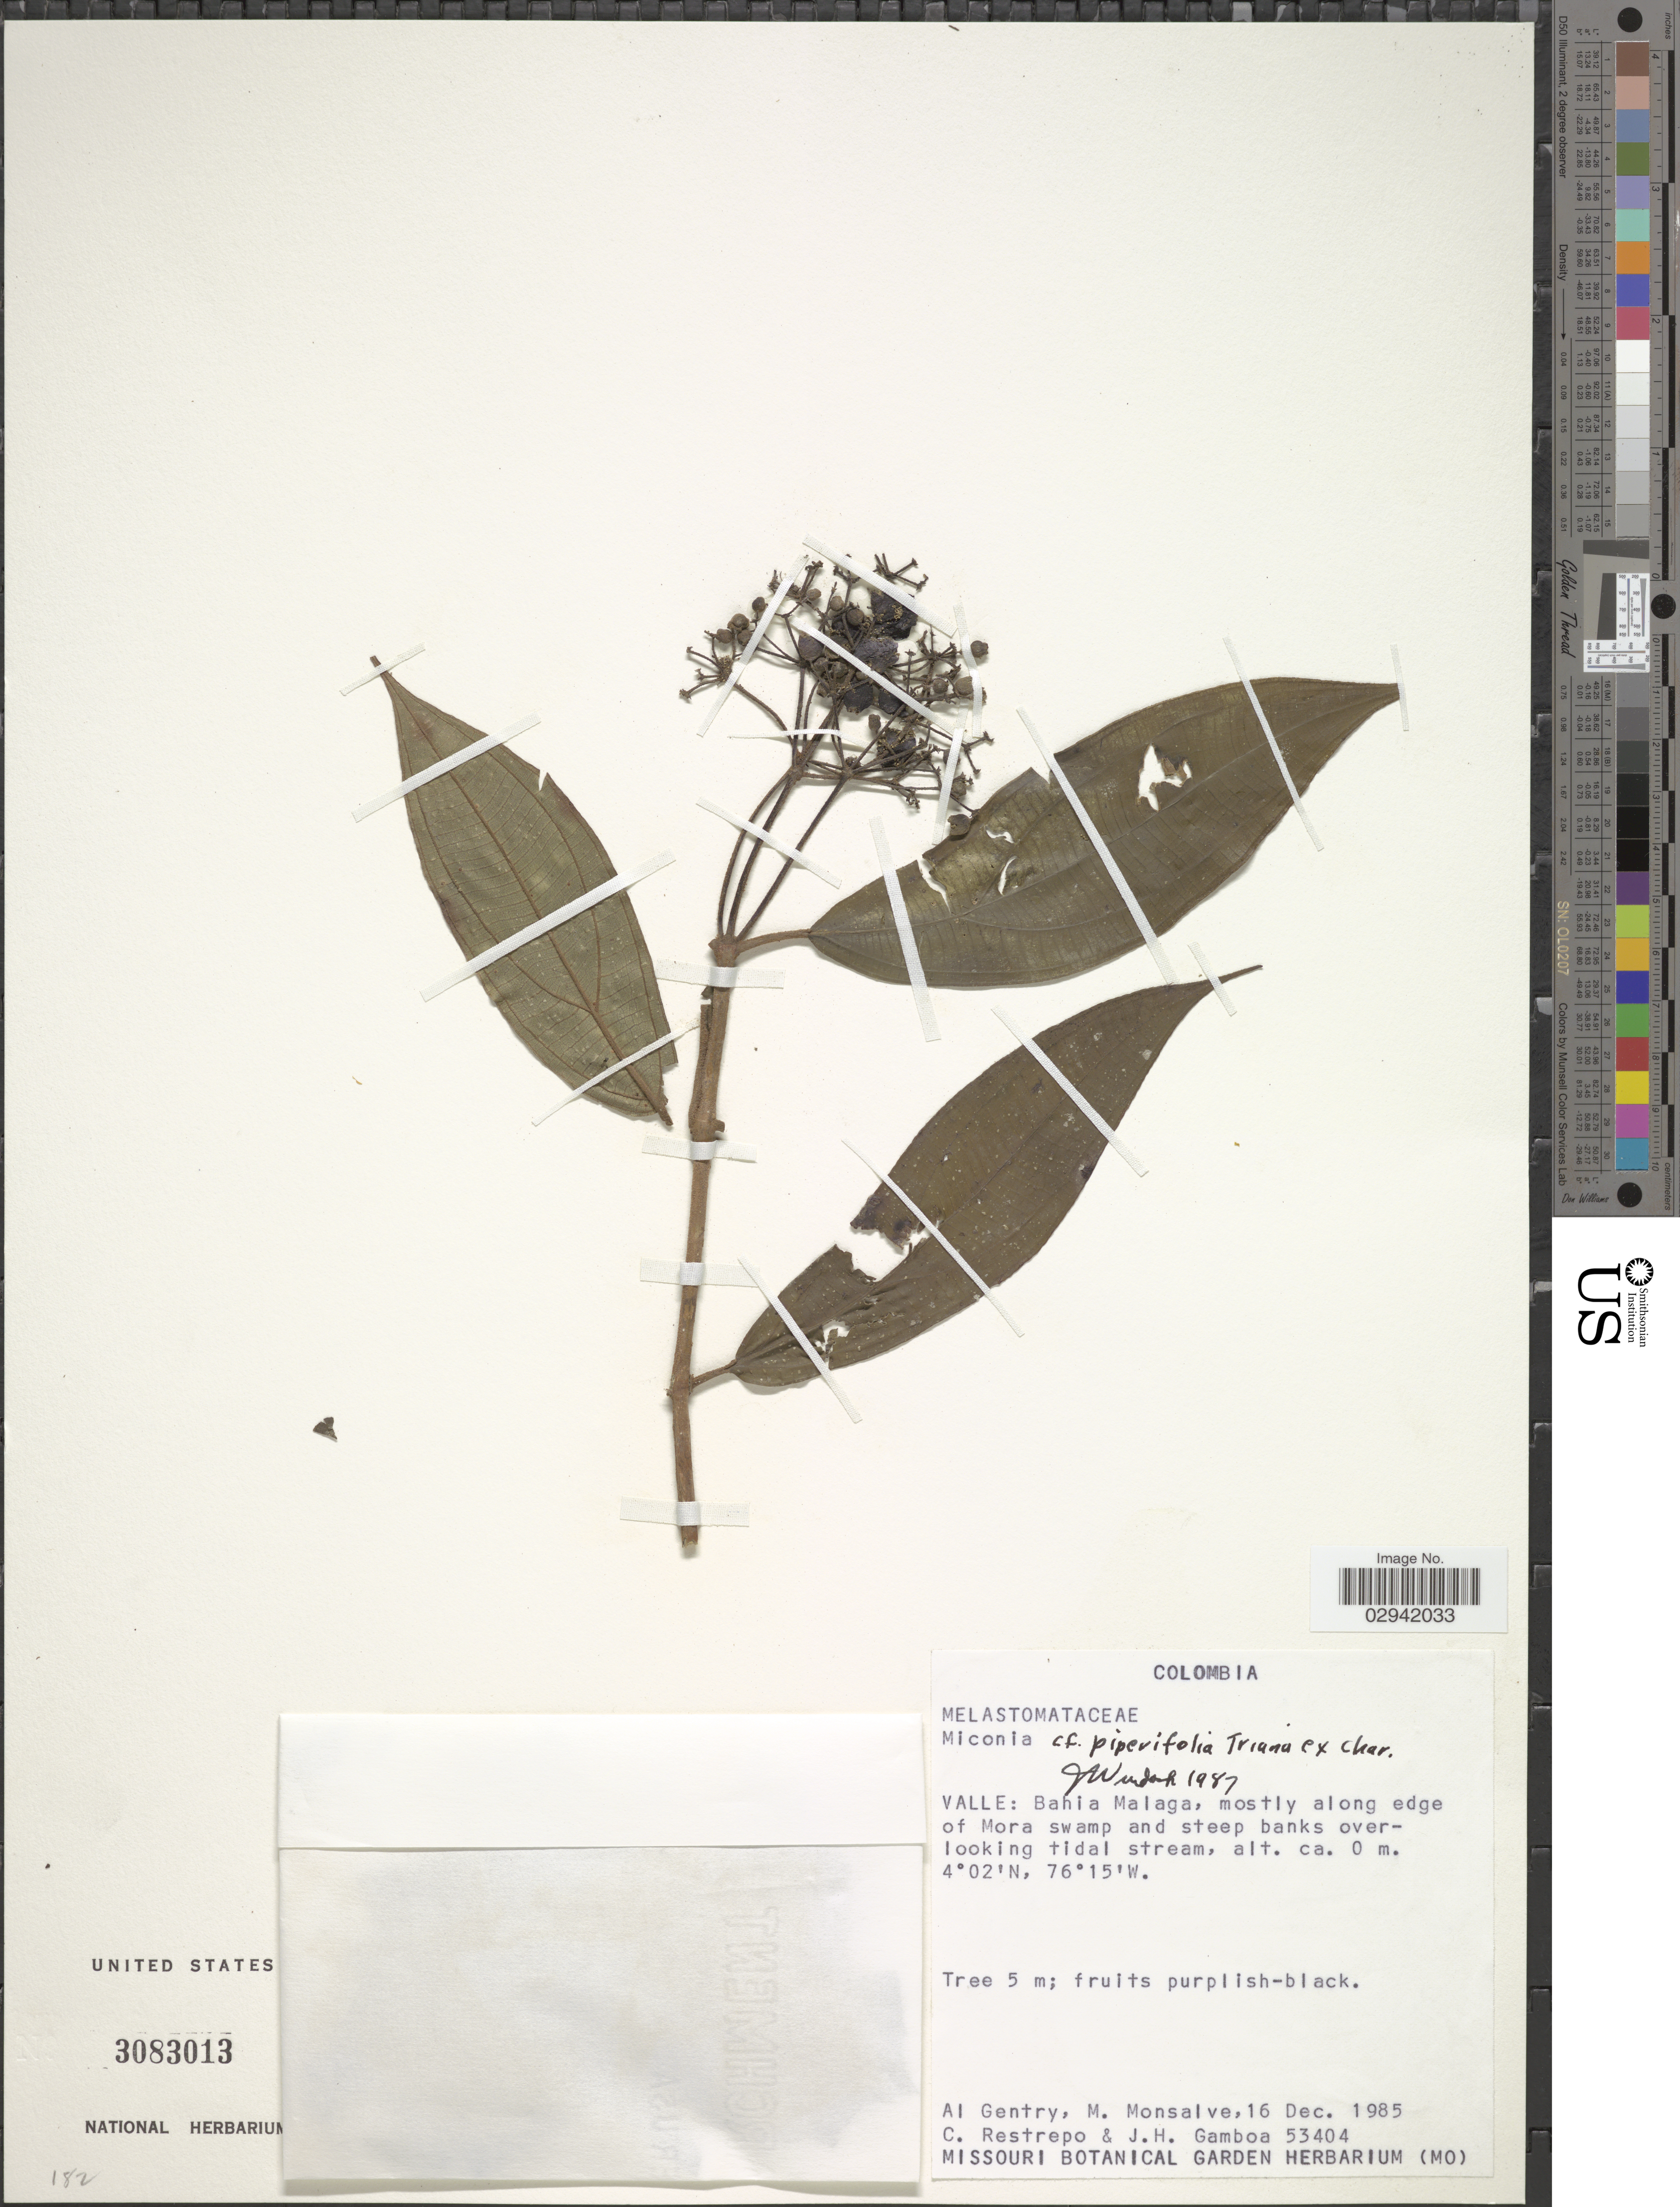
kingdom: Plantae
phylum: Tracheophyta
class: Magnoliopsida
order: Myrtales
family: Melastomataceae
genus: Miconia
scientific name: Miconia piperifolia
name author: Triana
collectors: A. H. Gentry, M. Monsalve, C. Restrepo & J. Gamboa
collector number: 53404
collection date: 1985-12-16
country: Colombia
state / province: Valle del Cauca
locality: Valle: Bahia Malaga, mostly along edge of Mora swamp and steep banks overlooking tidal stream.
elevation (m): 0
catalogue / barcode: US 3083013